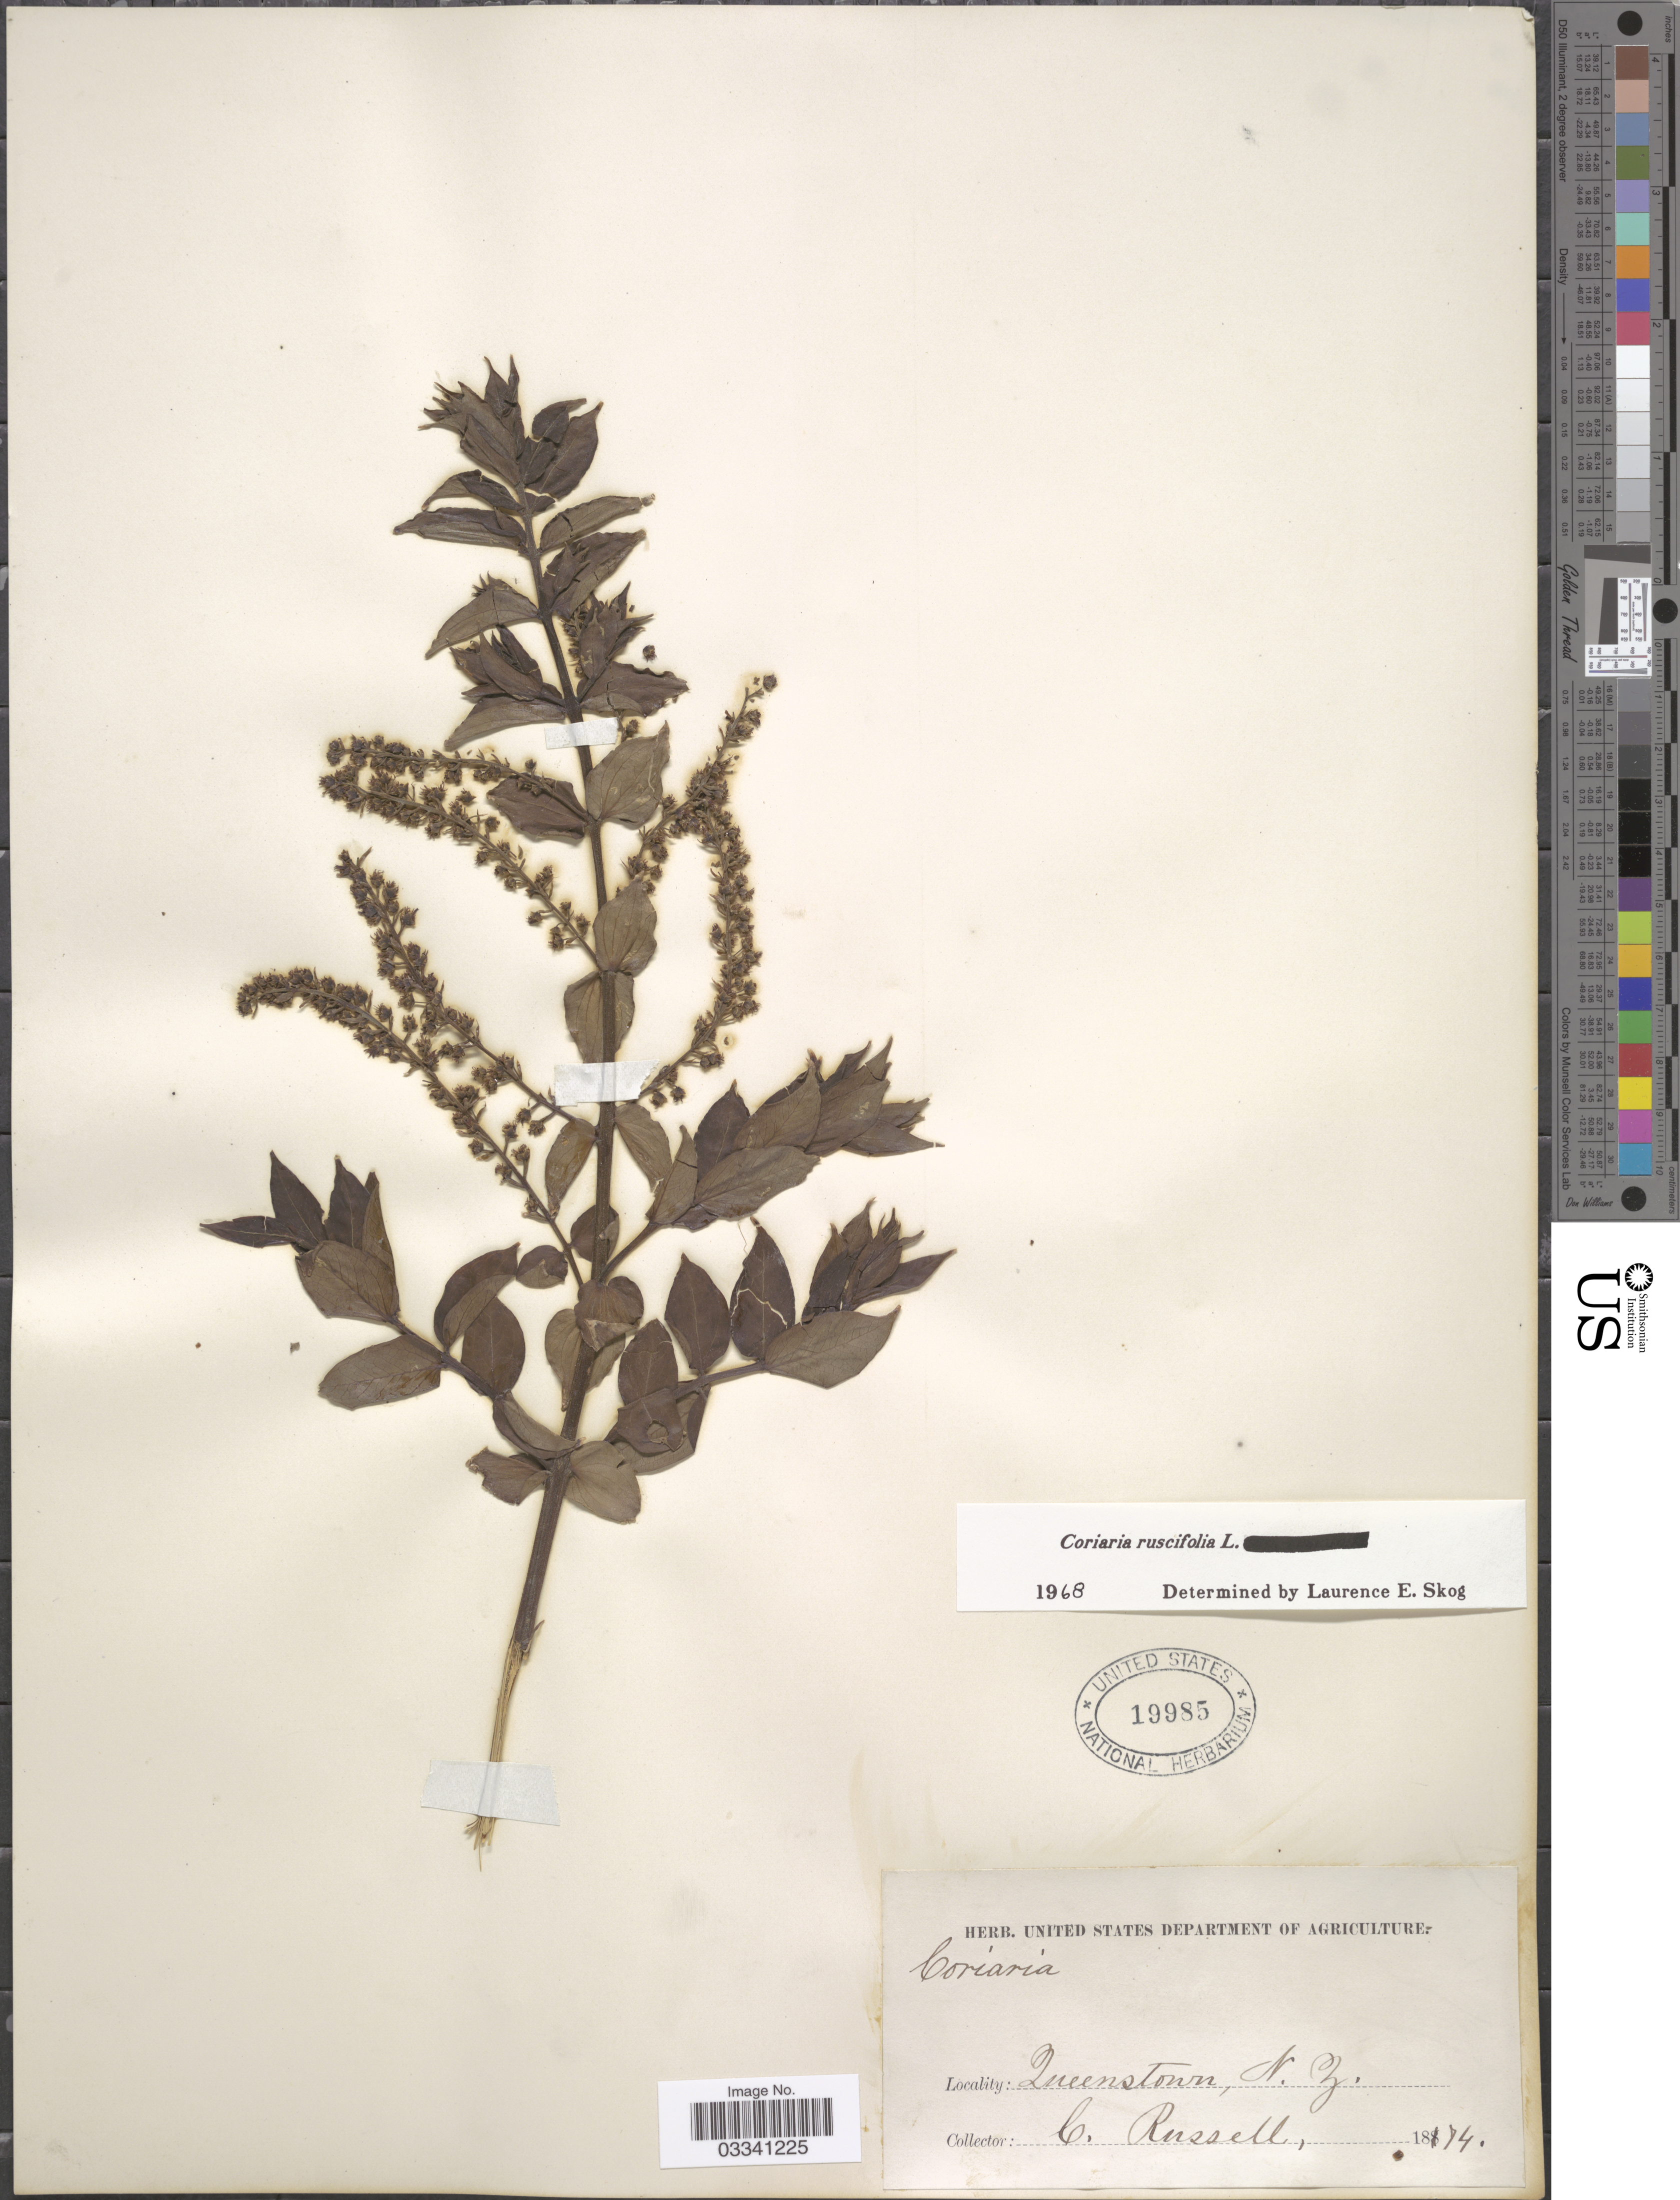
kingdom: Plantae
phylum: Tracheophyta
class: Magnoliopsida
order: Cucurbitales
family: Coriariaceae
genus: Coriaria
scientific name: Coriaria ruscifolia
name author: L.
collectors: C. Russell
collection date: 1874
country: New Zealand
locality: Queenstown, N. Z.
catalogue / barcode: US 19985